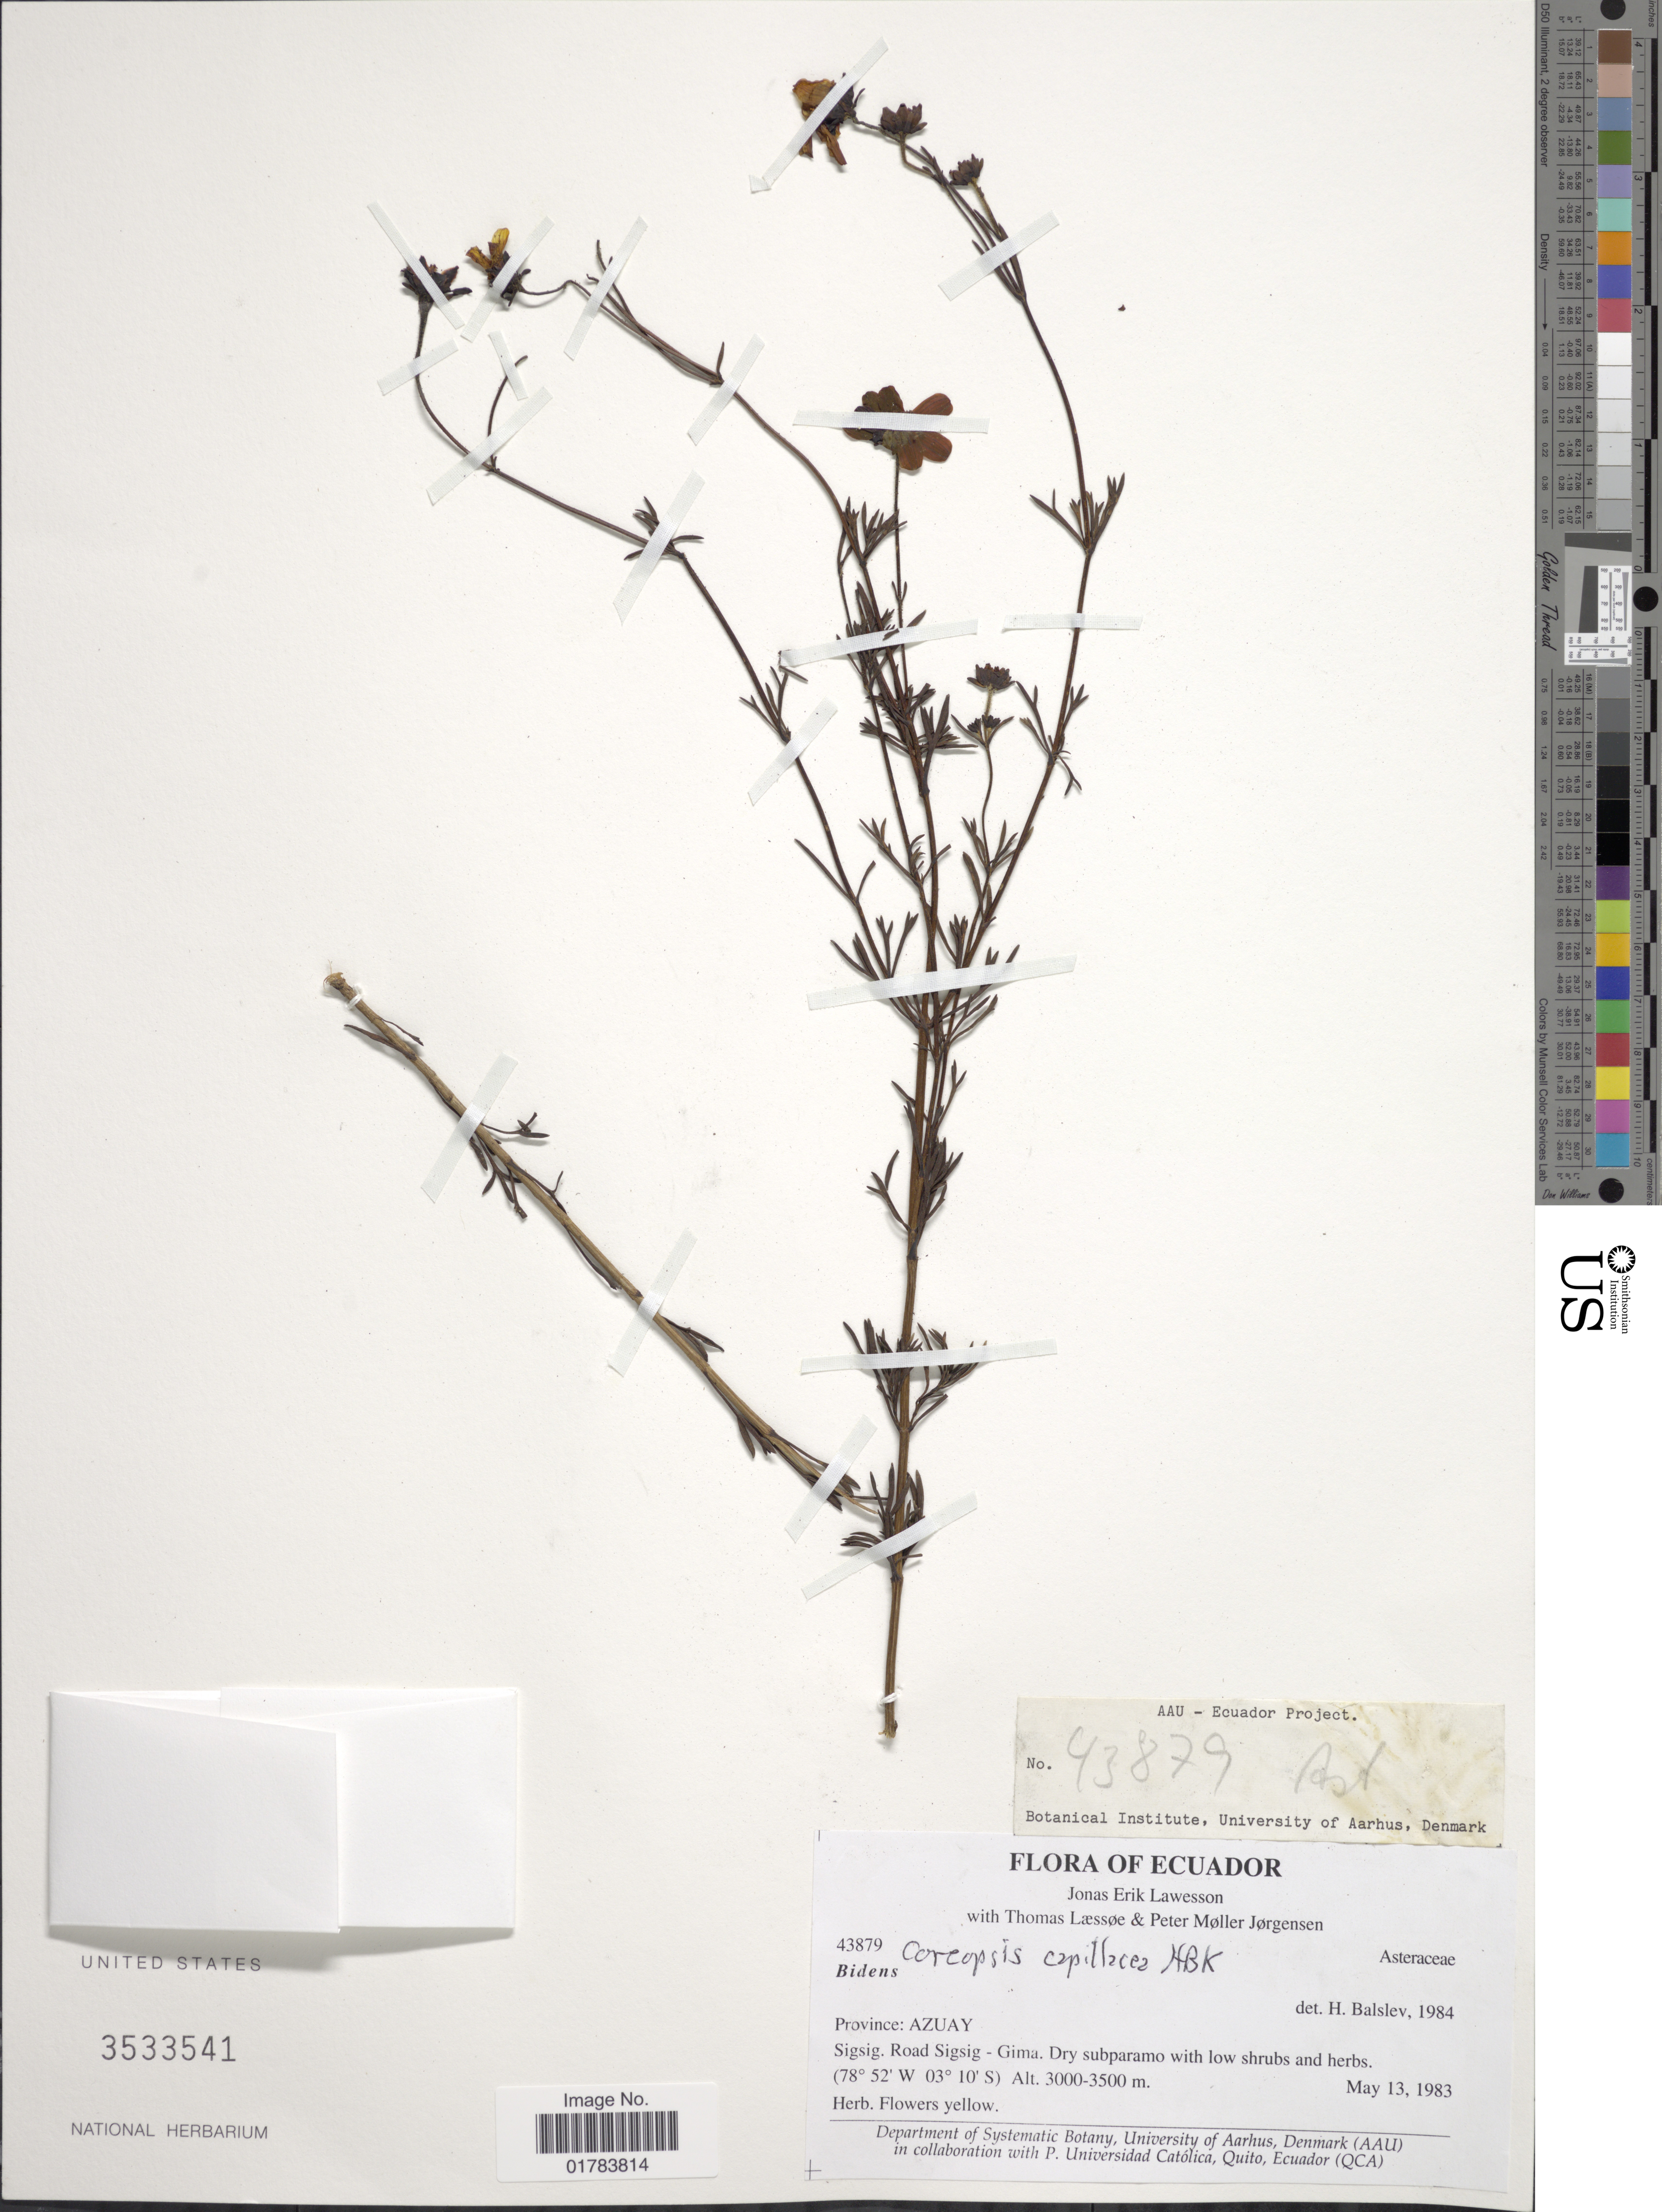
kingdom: Plantae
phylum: Tracheophyta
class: Magnoliopsida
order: Asterales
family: Asteraceae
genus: Coreopsis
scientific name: Coreopsis capillacea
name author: Kunth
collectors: J. Lawesson, T. Laessøe & P. M. Jørgensen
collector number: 43879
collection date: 1983-05-13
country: Ecuador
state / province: Azuay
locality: Sigsig. Road Sigsig - Gima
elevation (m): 3000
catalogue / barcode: US 3533541